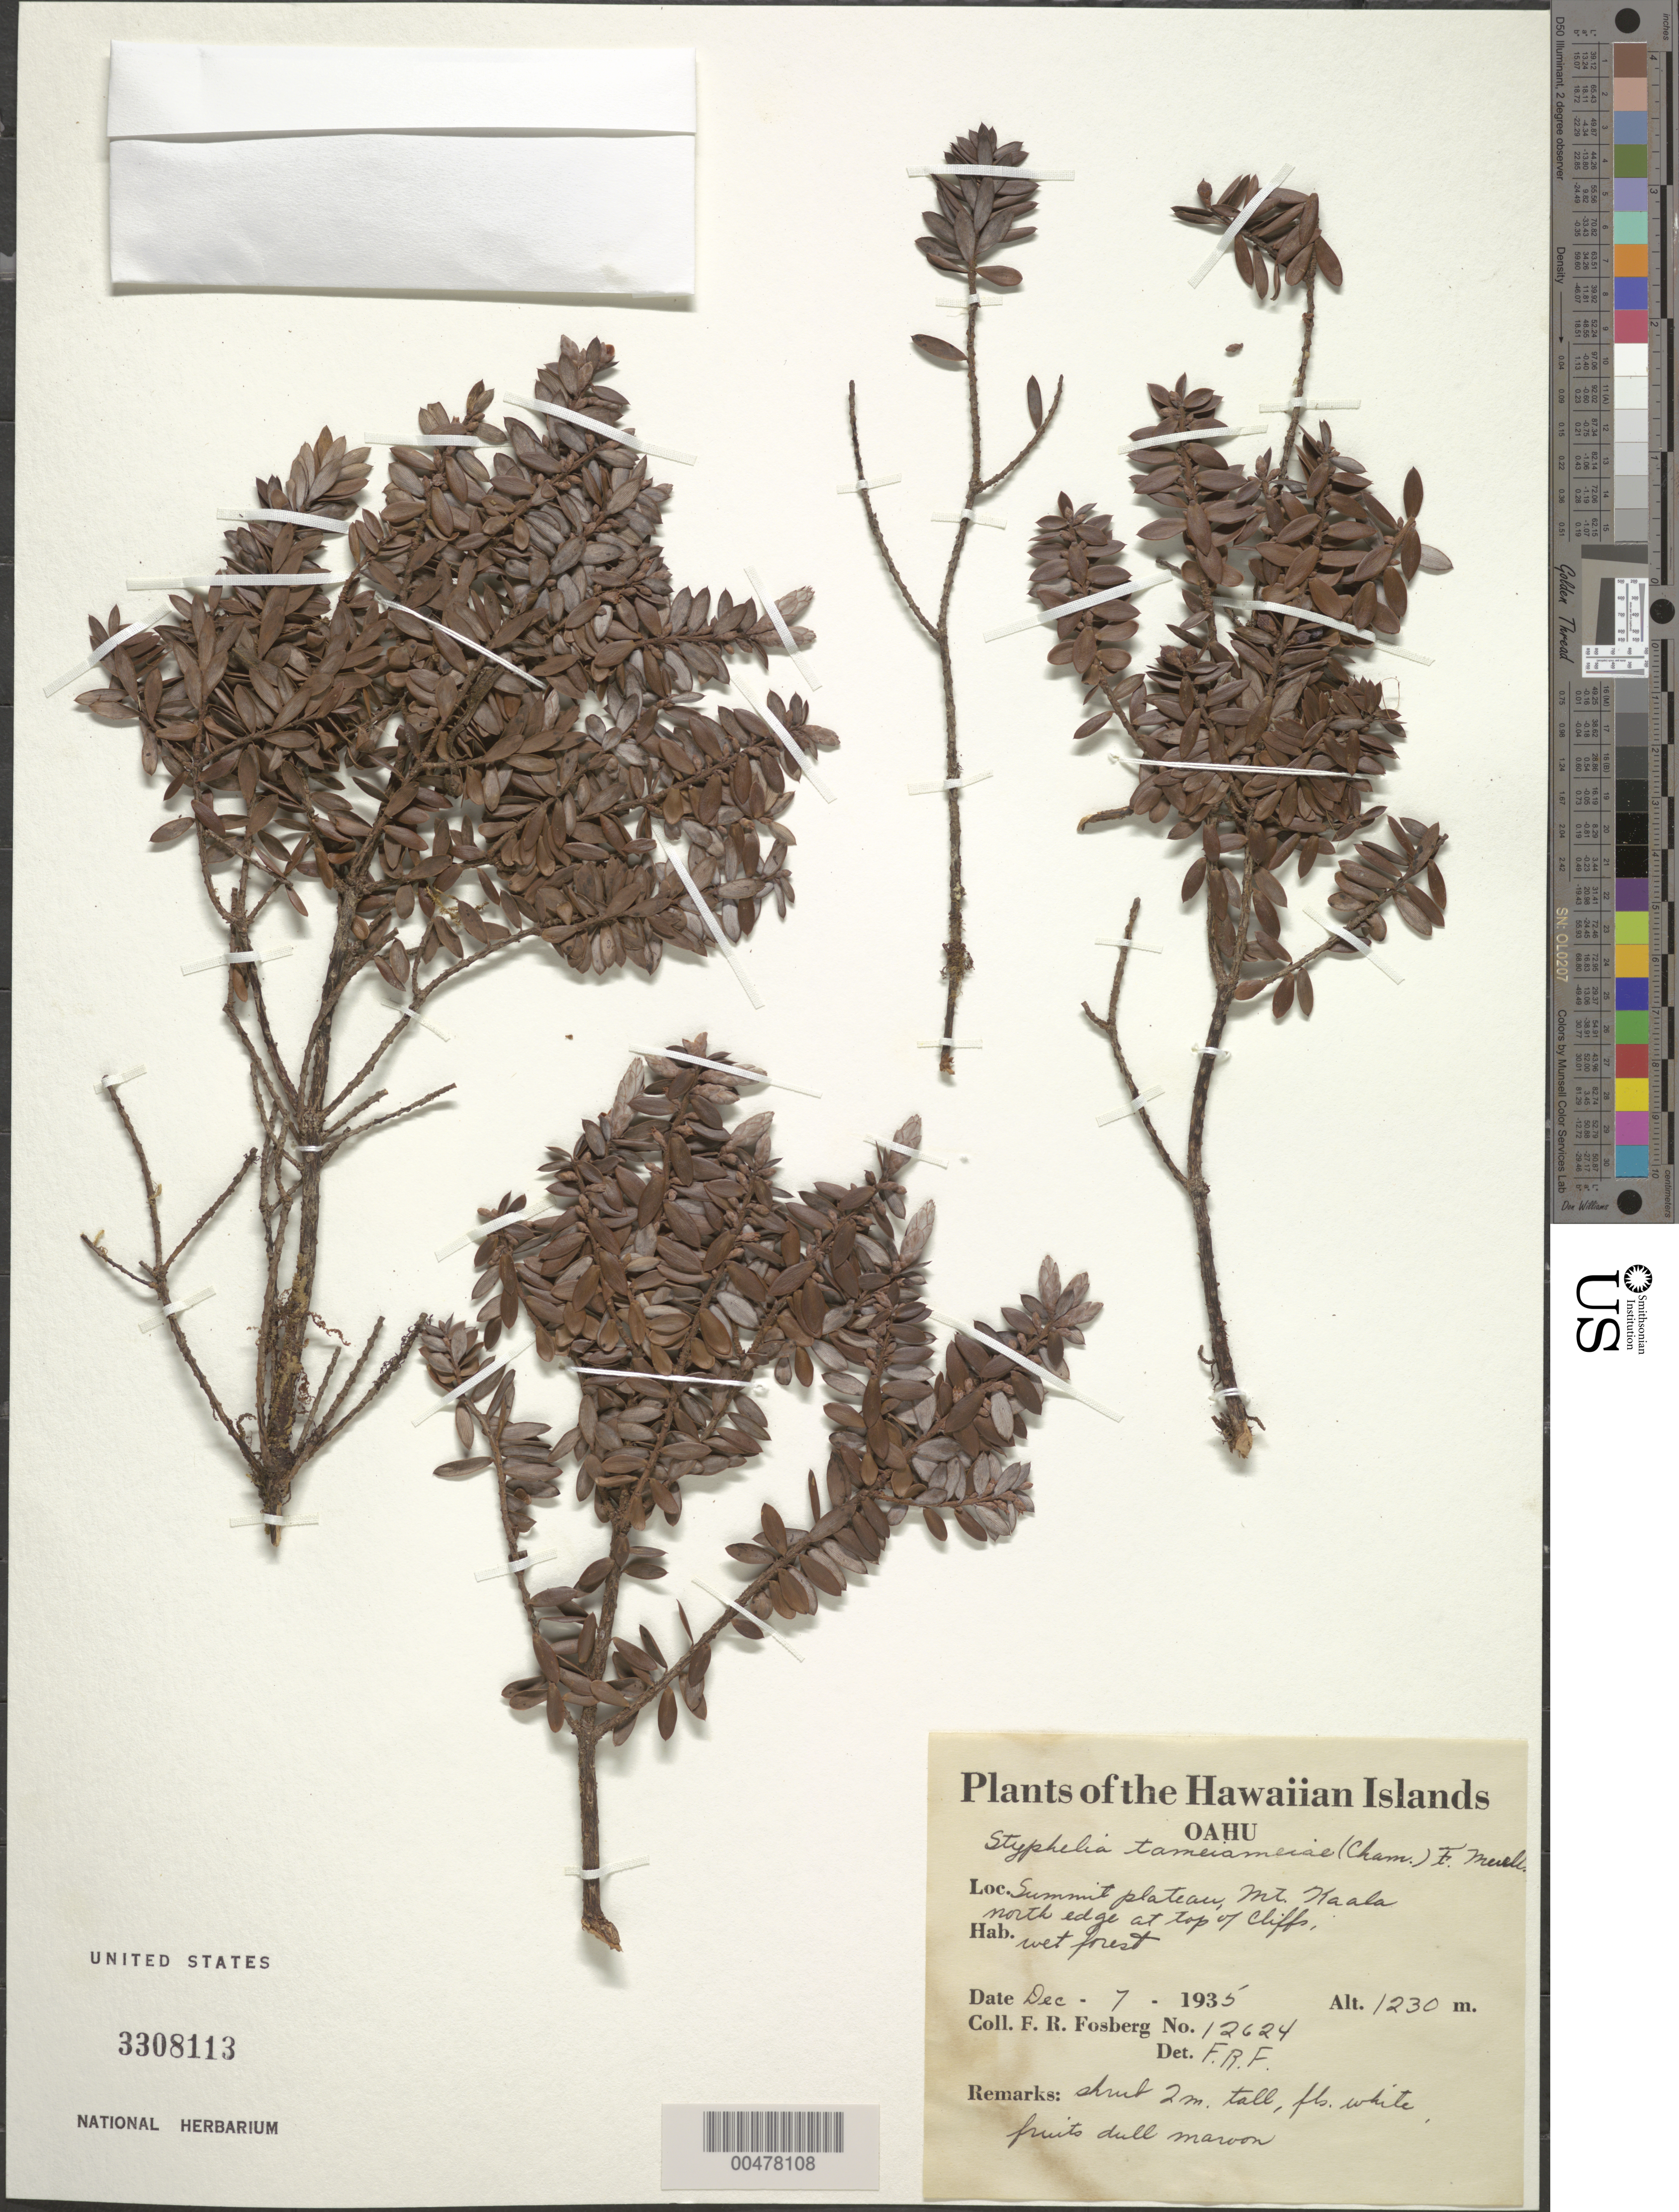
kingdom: Plantae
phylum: Tracheophyta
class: Magnoliopsida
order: Ericales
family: Ericaceae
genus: Leptecophylla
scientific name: Leptecophylla tameiameiae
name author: (Cham. & Schltdl.) C.M. Weiller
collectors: F. R. Fosberg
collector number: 12624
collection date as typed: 7 Dec 1935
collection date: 1935-12-07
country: United States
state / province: Hawaii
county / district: Honolulu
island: Oahu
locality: Summit plateau of Mt Kaala, N edge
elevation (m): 1230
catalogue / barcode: US 3308113